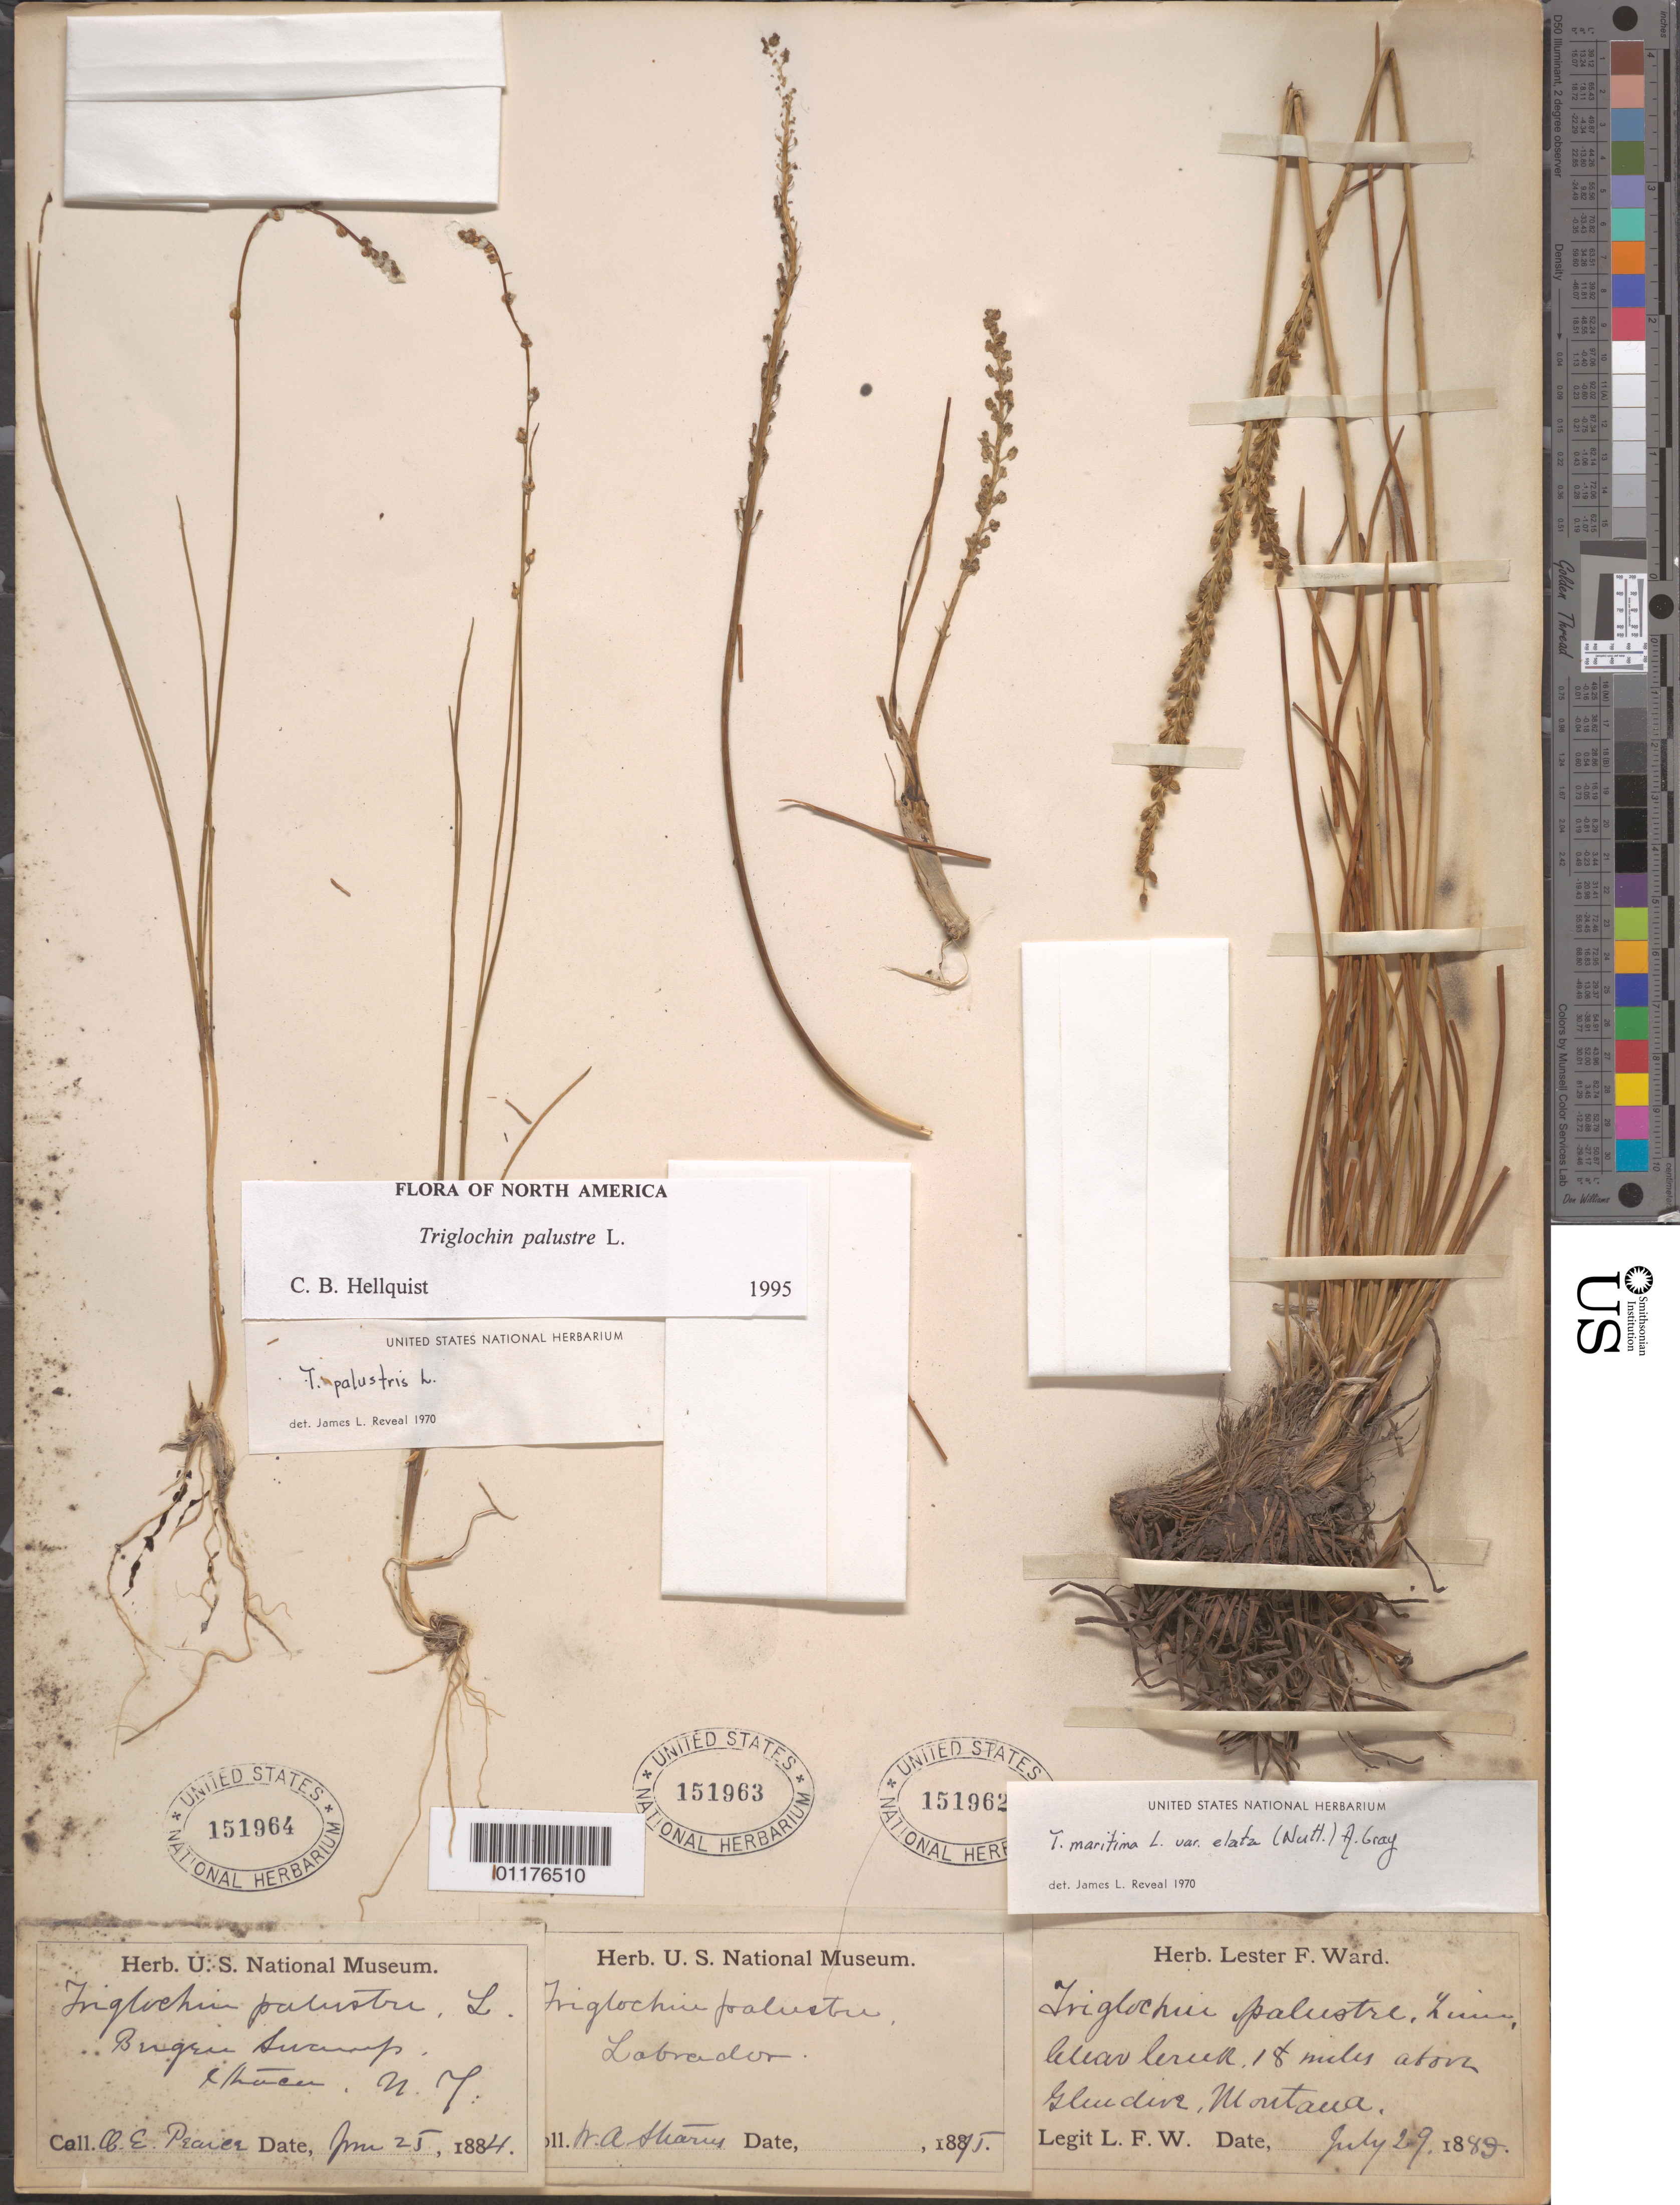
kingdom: Plantae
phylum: Tracheophyta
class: Liliopsida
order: Alismatales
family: Juncaginaceae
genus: Triglochin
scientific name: Triglochin palustris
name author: L.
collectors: W. Stearns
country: Canada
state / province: Newfoundland and Labrador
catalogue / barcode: US 151963-2